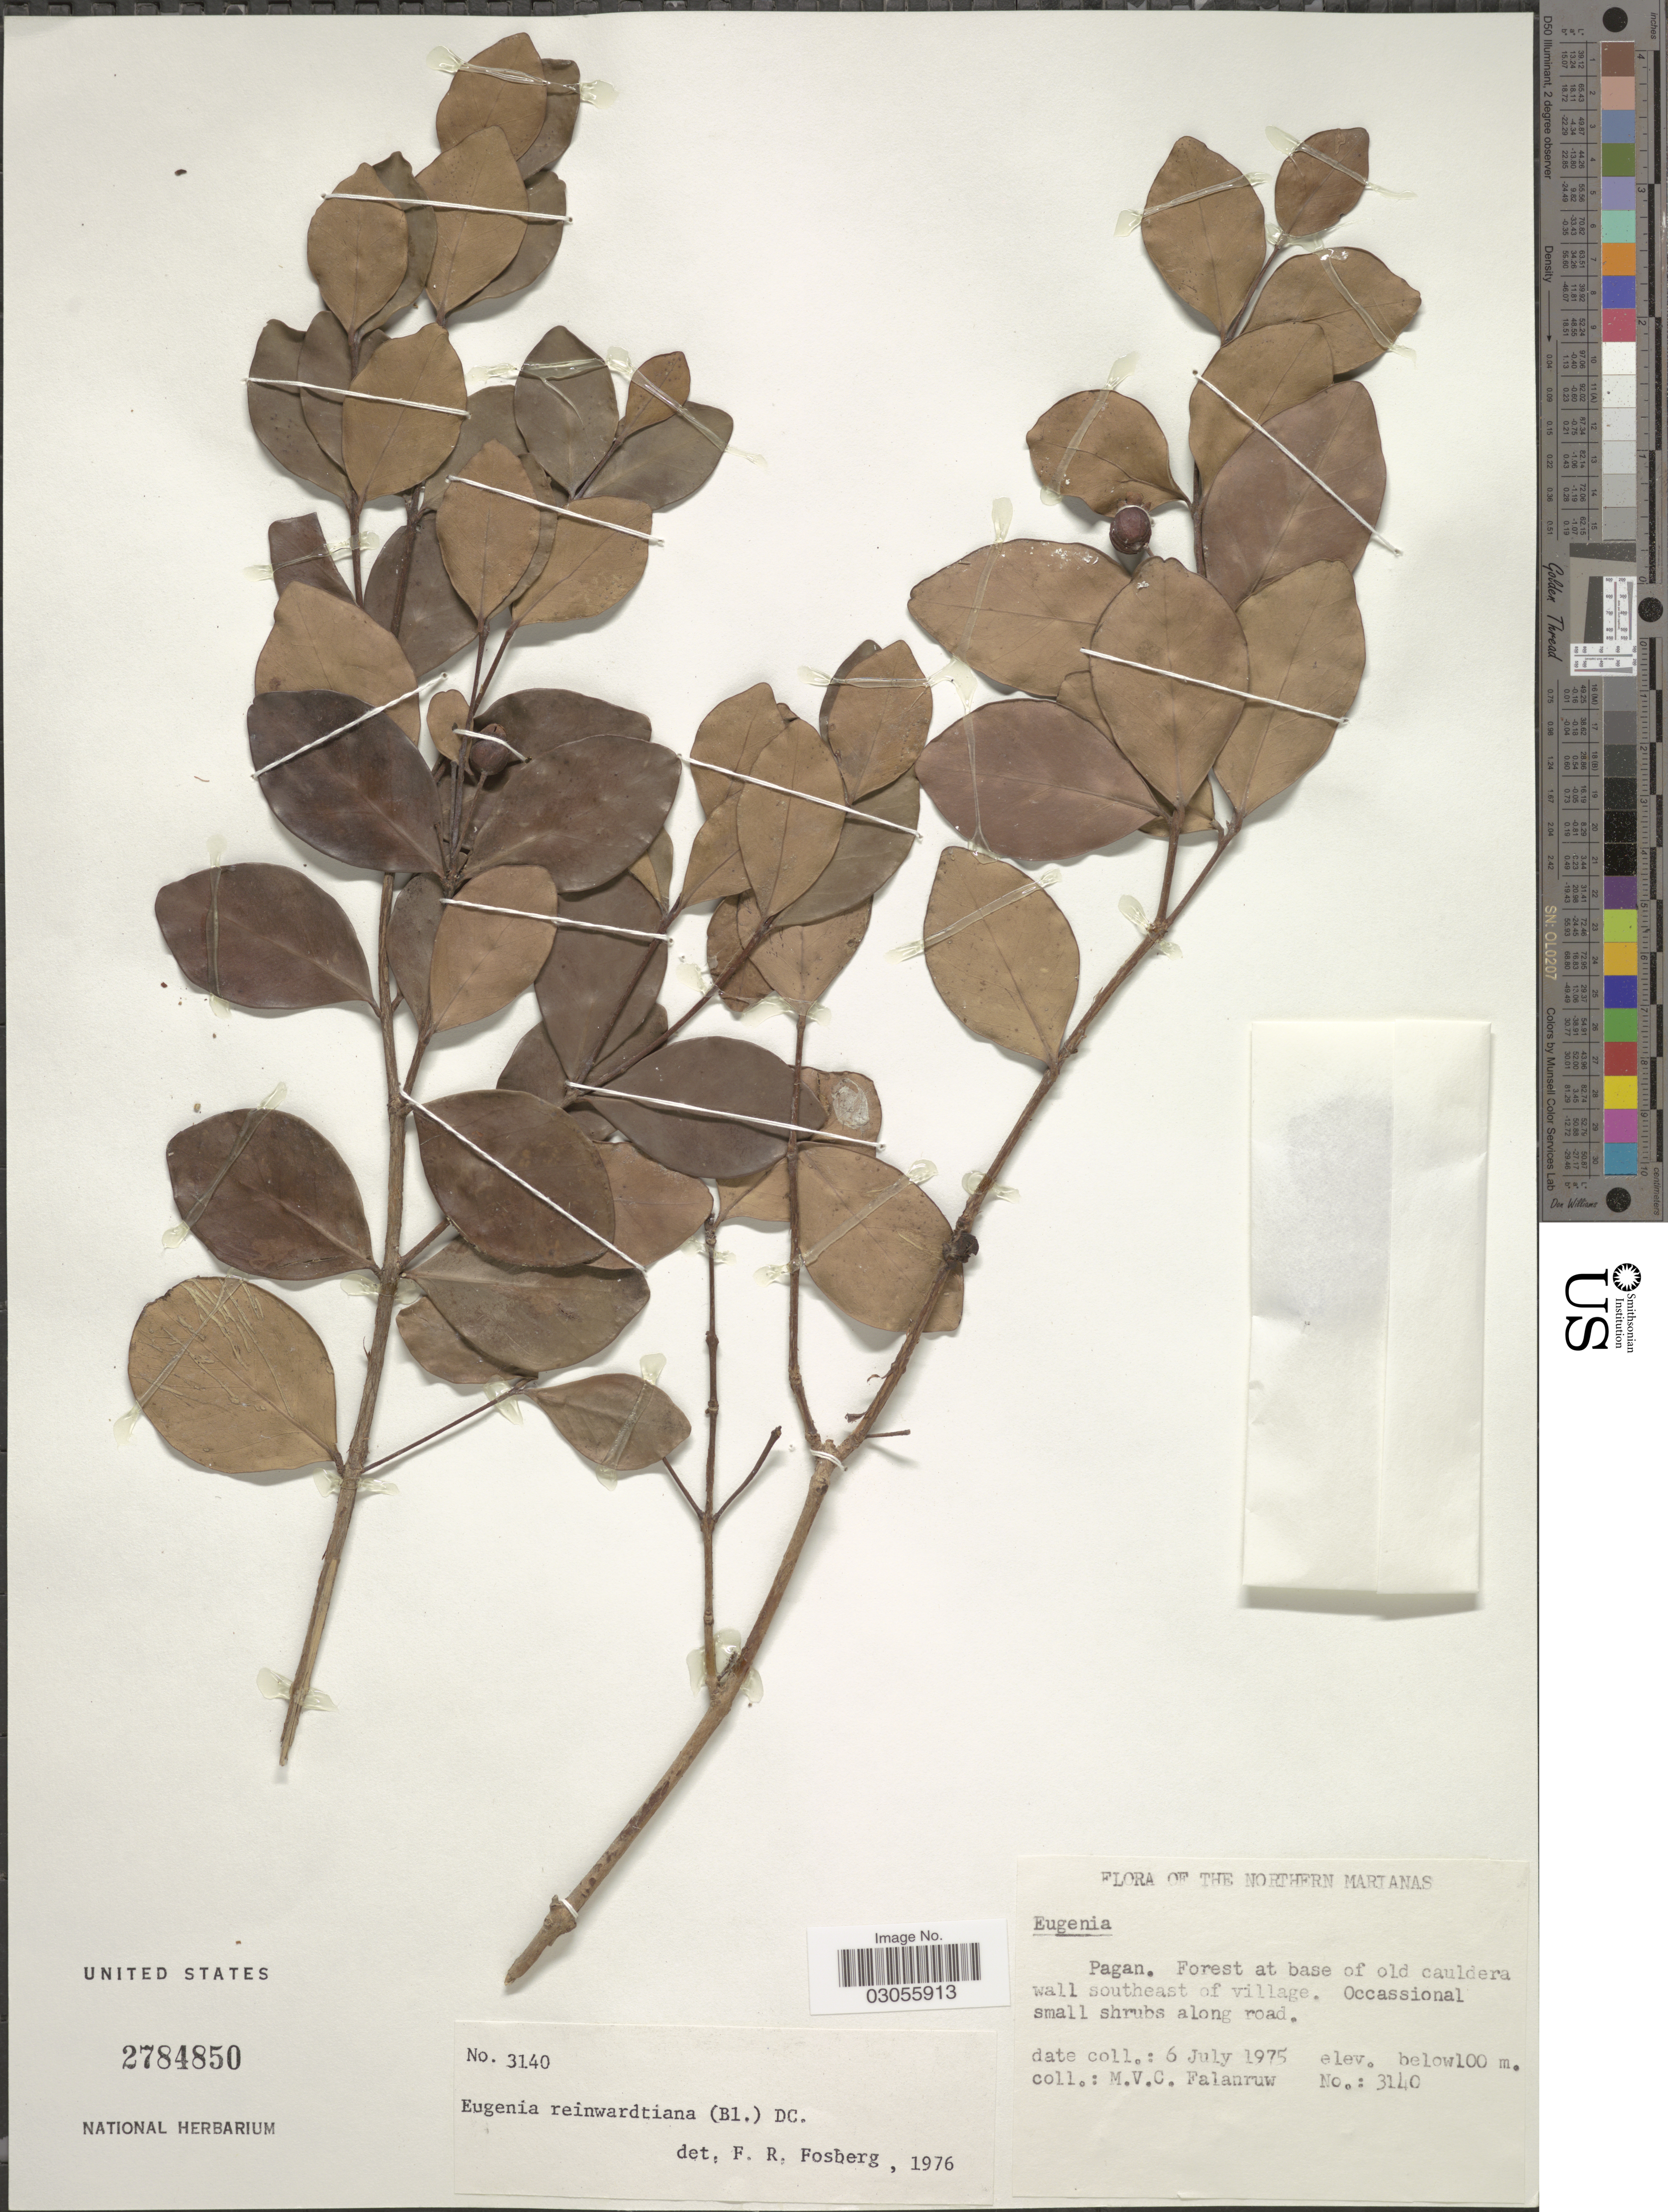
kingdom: Plantae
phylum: Tracheophyta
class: Magnoliopsida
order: Myrtales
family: Myrtaceae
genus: Eugenia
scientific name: Eugenia reinwardtiana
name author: (Blume) DC.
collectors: M. V. Falanruw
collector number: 3140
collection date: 1975-07-06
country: Northern Mariana Islands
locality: Pagan. Forest at base of old cauldera wall southeast of village.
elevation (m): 100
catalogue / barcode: US 2784850